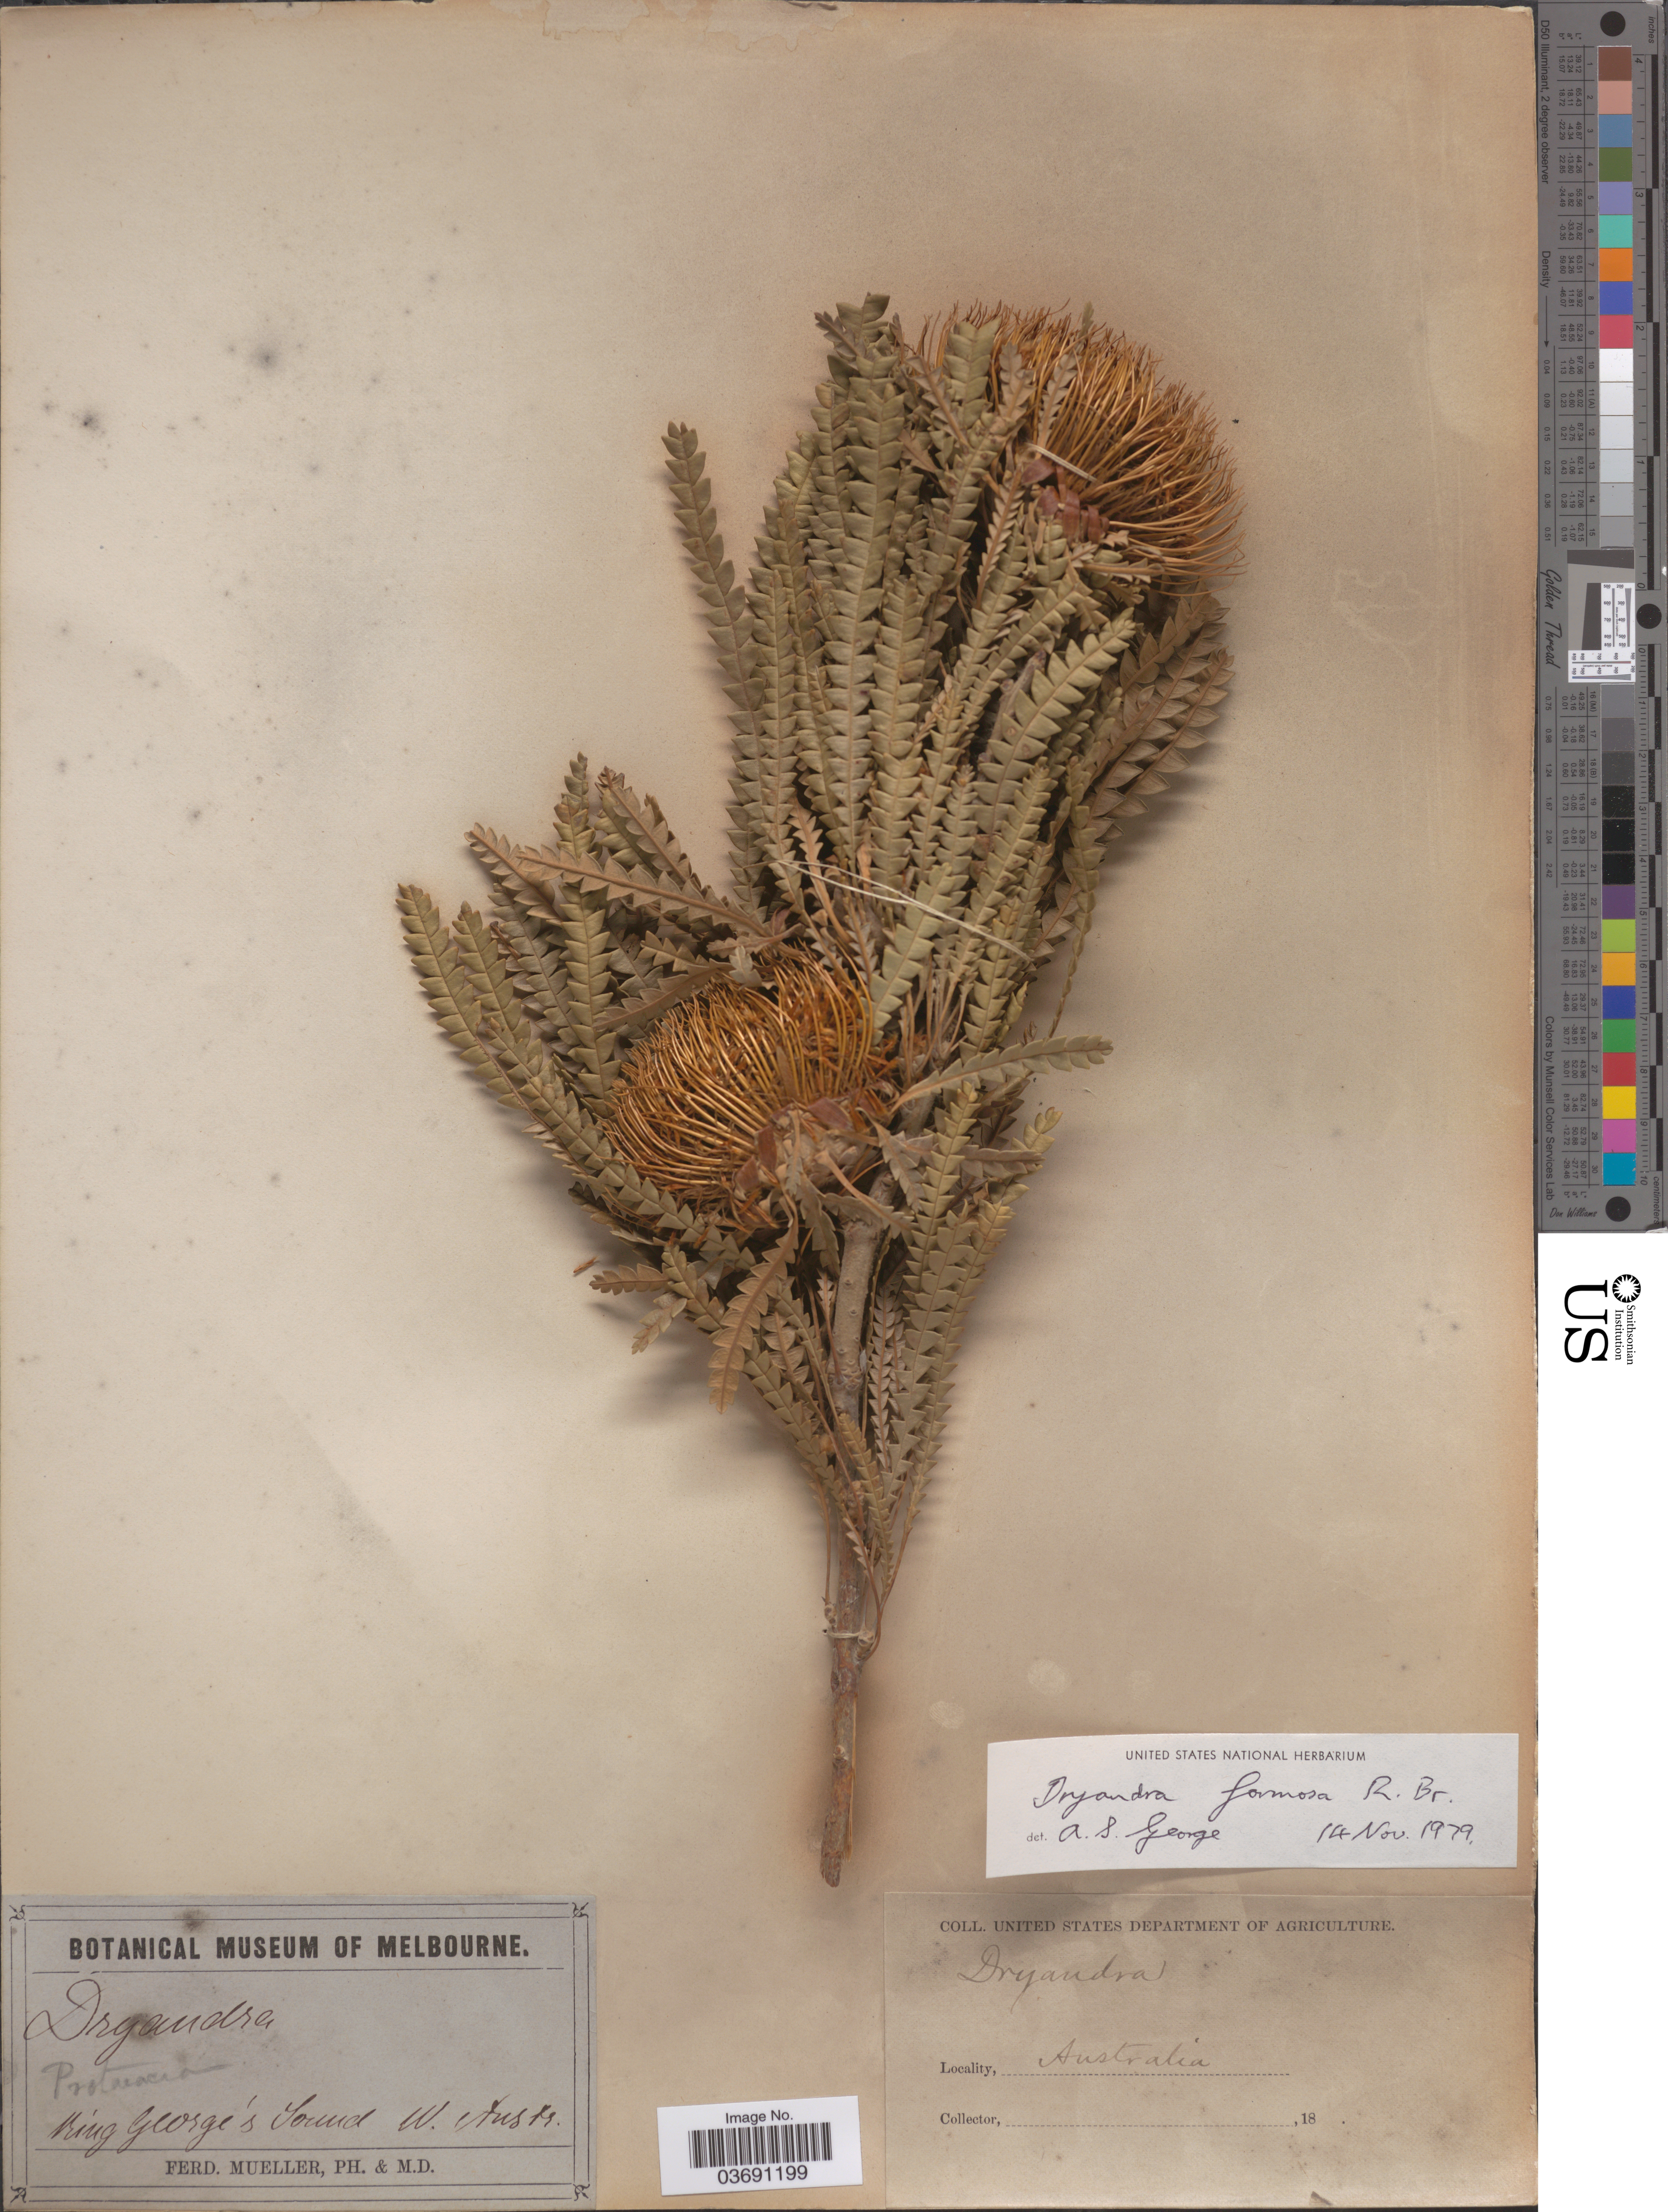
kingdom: Plantae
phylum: Tracheophyta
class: Magnoliopsida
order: Proteales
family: Proteaceae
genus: Dryandra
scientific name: Dryandra formosa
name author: R. Br.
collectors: F. Meuller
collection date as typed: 18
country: Australia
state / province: Western Australia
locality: King George's Sound.